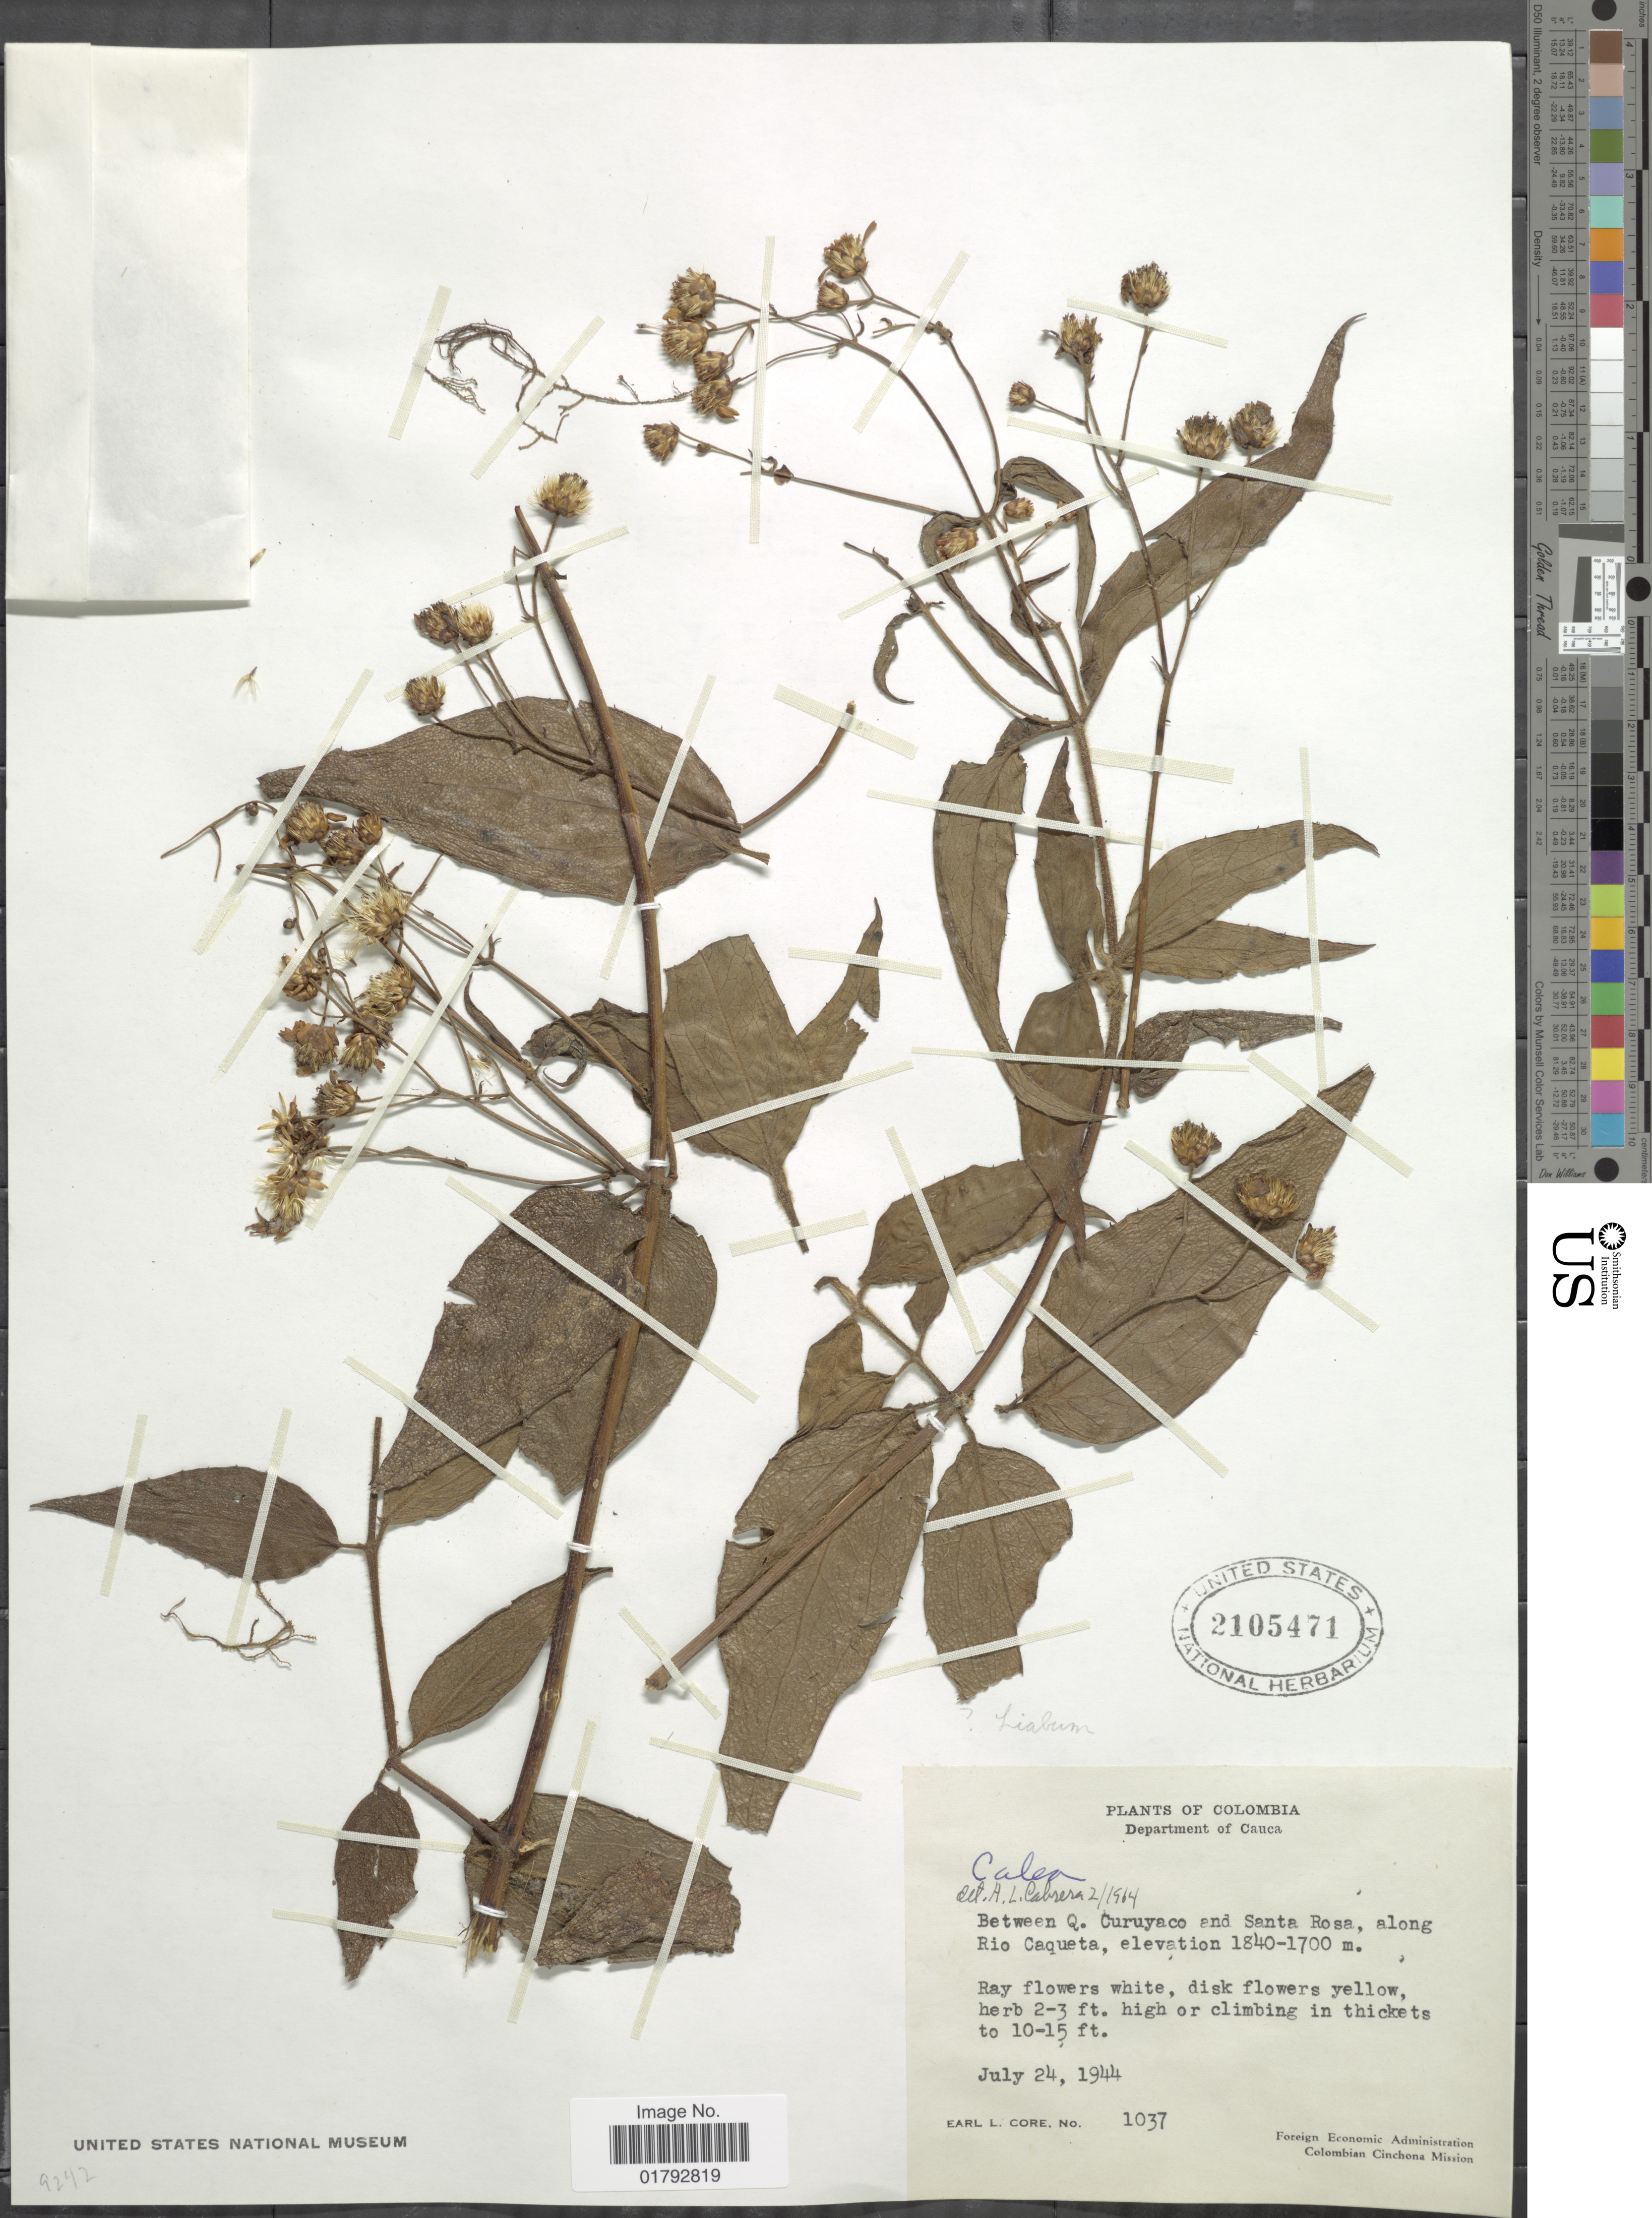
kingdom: Plantae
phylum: Tracheophyta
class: Magnoliopsida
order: Asterales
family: Asteraceae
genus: Alloispermum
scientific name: Alloispermum caracasanum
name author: (Kunth) H. Rob.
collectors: E. L. Core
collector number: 1037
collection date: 1944-07-24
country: Colombia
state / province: Cauca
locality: Department of Cauca, Between Q. Curuyaco and Santa Rosa, along Rio Caqueta.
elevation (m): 1700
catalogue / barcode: US 2105471